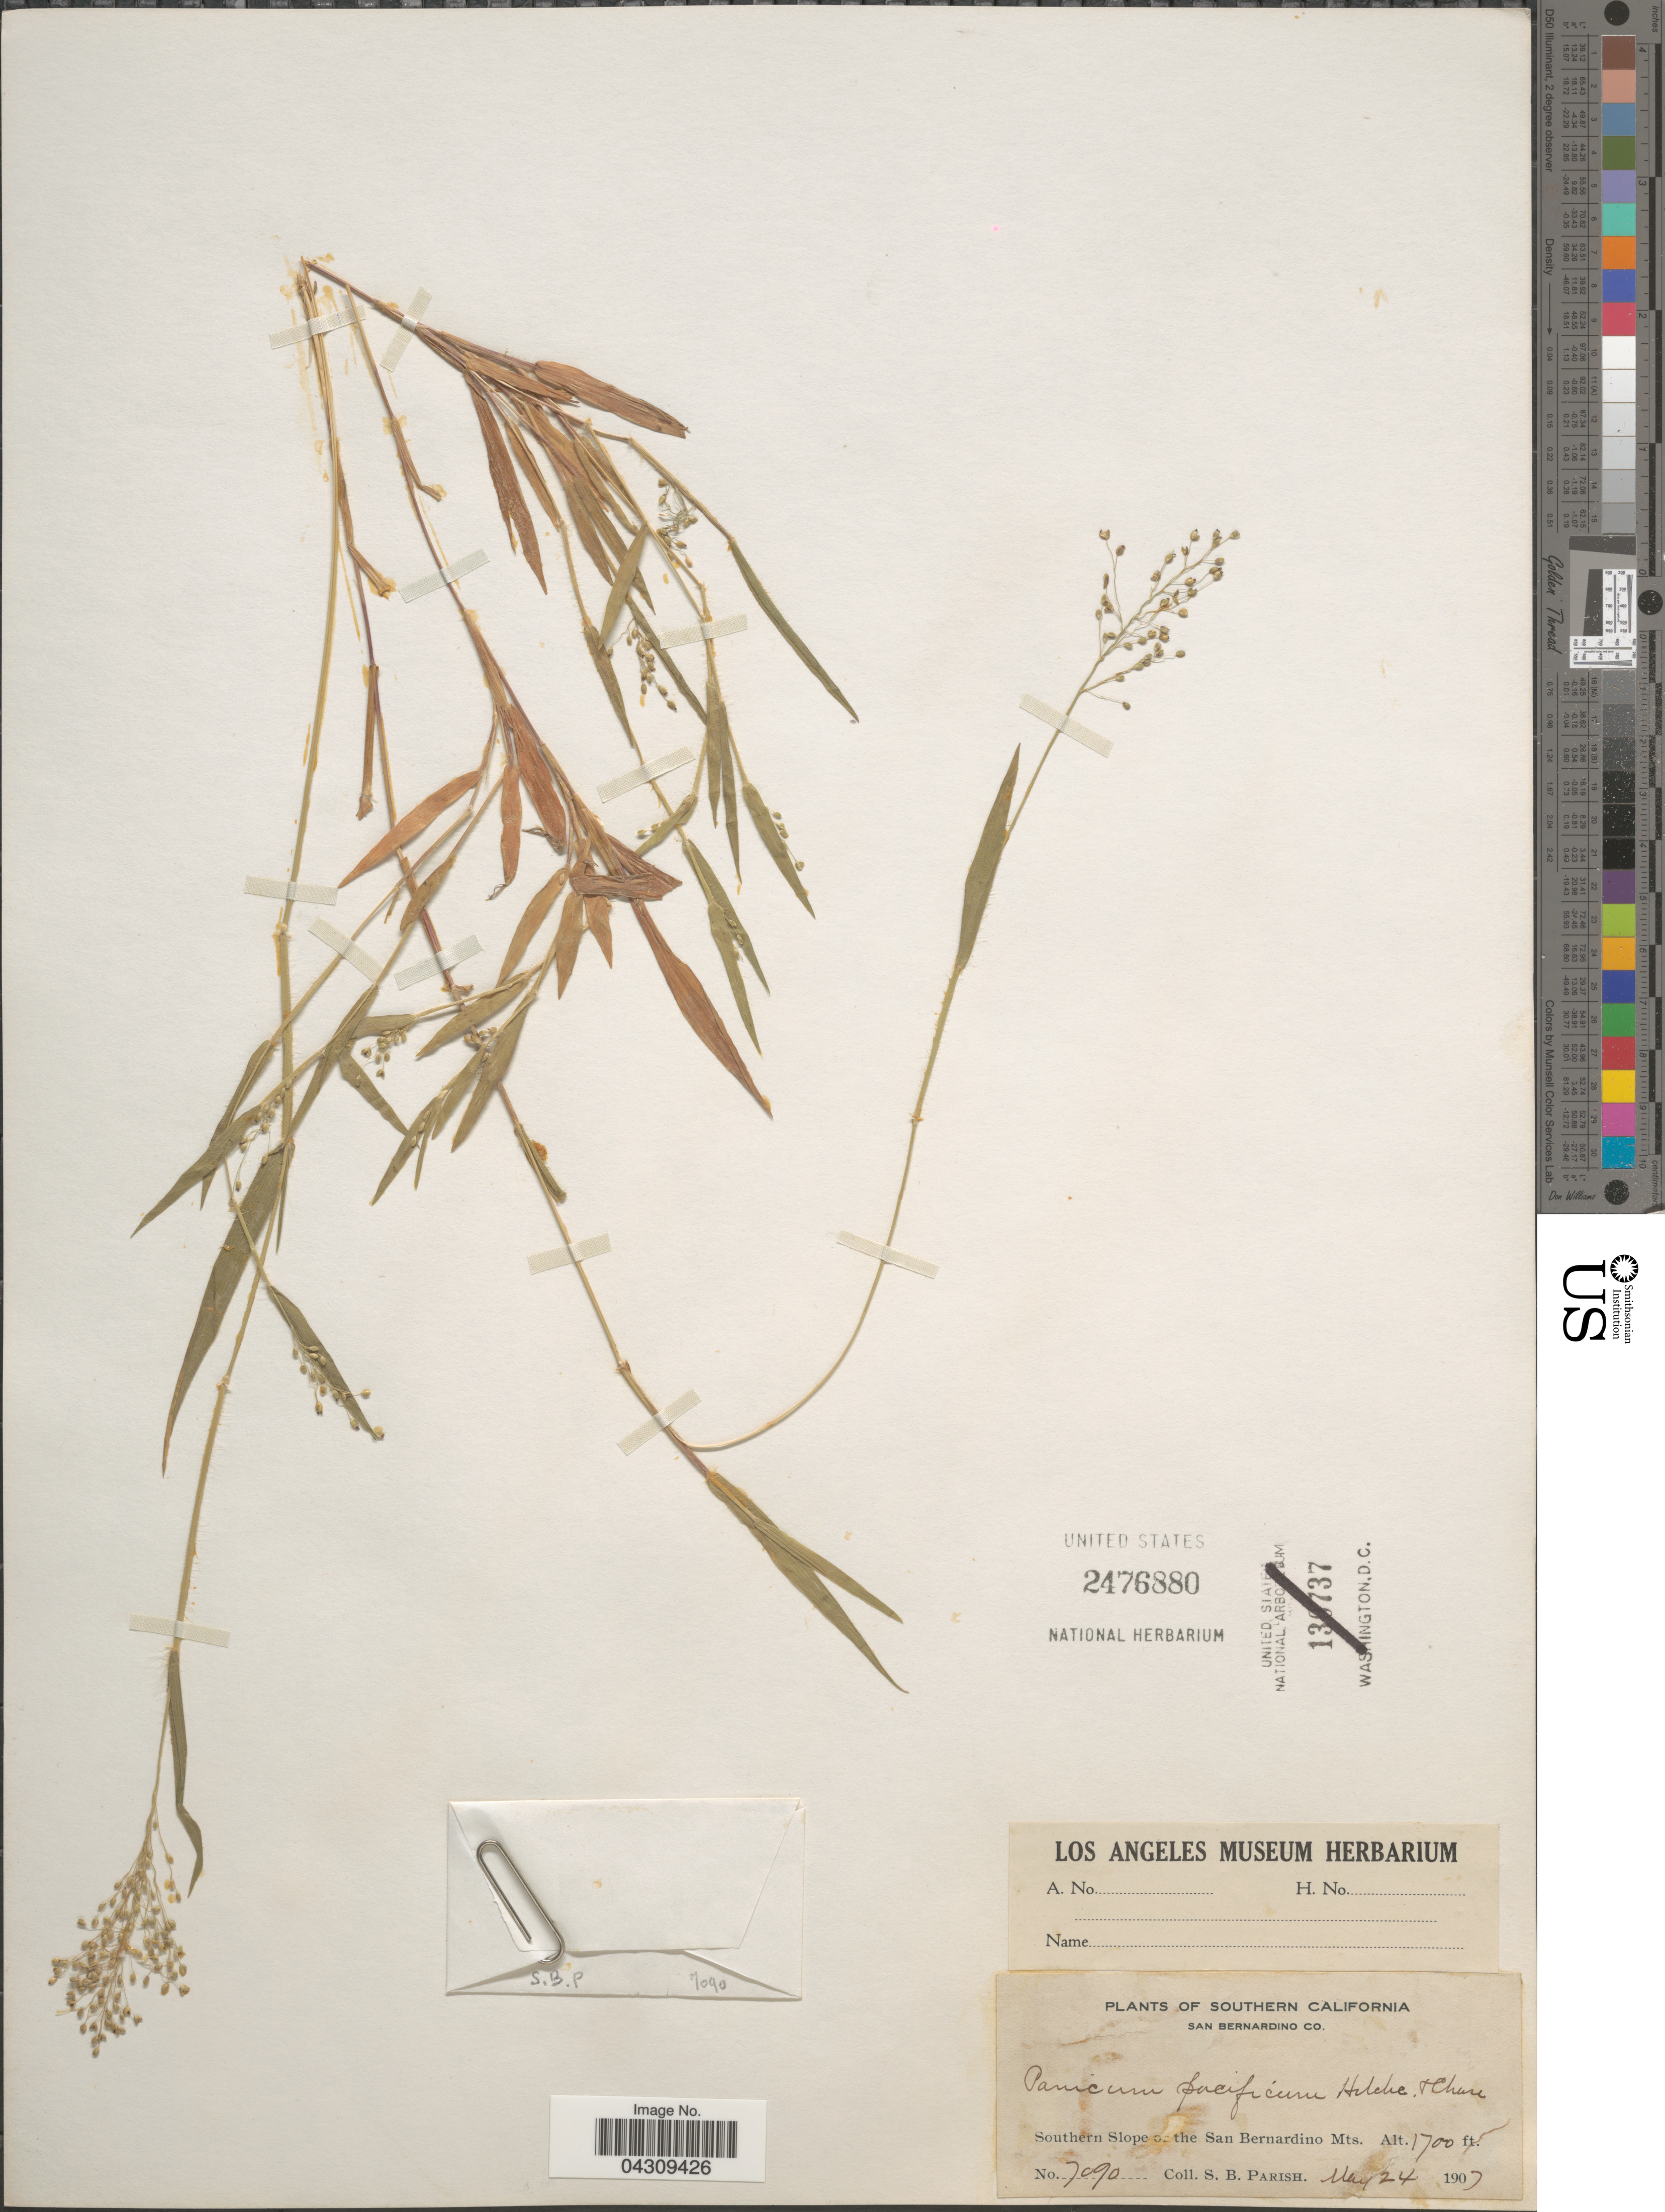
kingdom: Plantae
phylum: Tracheophyta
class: Liliopsida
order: Poales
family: Poaceae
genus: Dichanthelium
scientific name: Dichanthelium acuminatum var. acuminatum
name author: (Sw.) Gould & C.A. Clark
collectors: S. B. Parish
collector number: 7090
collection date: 1907-05-24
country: United States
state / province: California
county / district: San Bernardino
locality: Southern California. San Bernardino Co. Southern slope of the San Bernardino Mts.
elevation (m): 518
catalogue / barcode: US 2476880